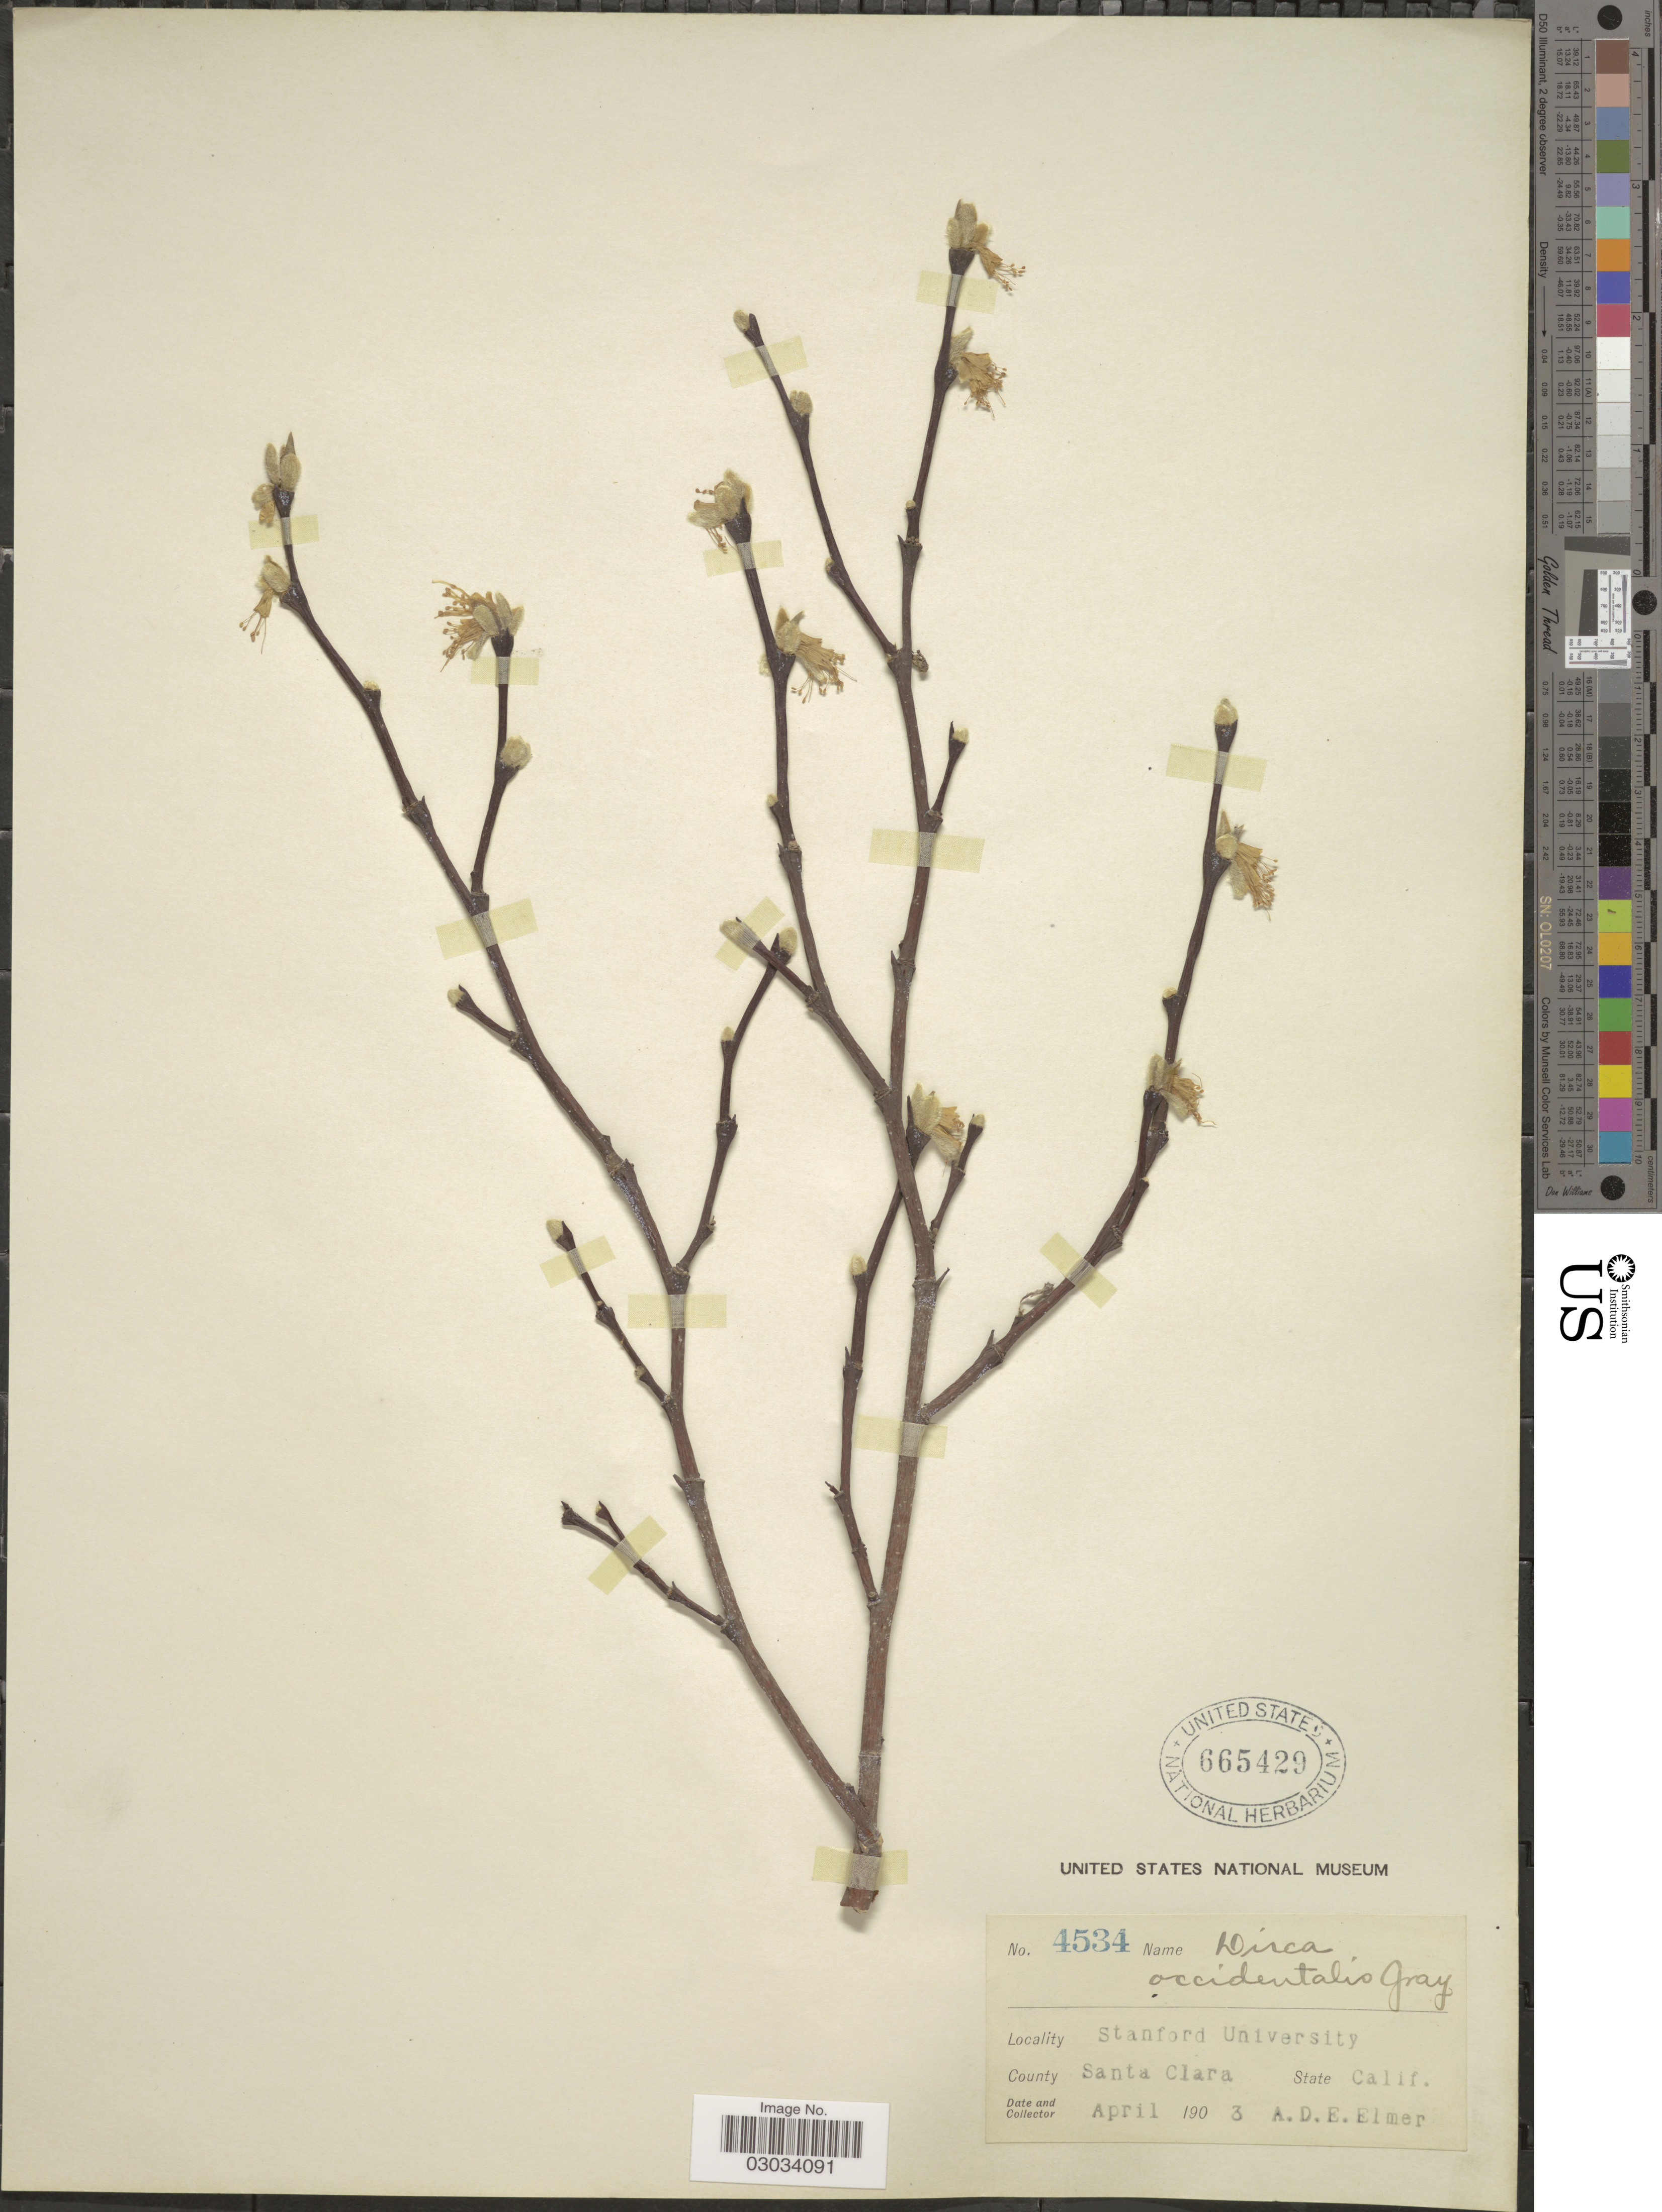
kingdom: Plantae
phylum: Tracheophyta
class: Magnoliopsida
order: Malvales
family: Thymelaeaceae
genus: Dirca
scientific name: Dirca occidentalis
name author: A. Gray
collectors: A. D. E. Elmer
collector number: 4534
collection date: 1903-04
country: United States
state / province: California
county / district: Santa Clara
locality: Stanford University. County Santa Clara.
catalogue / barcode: US 665429